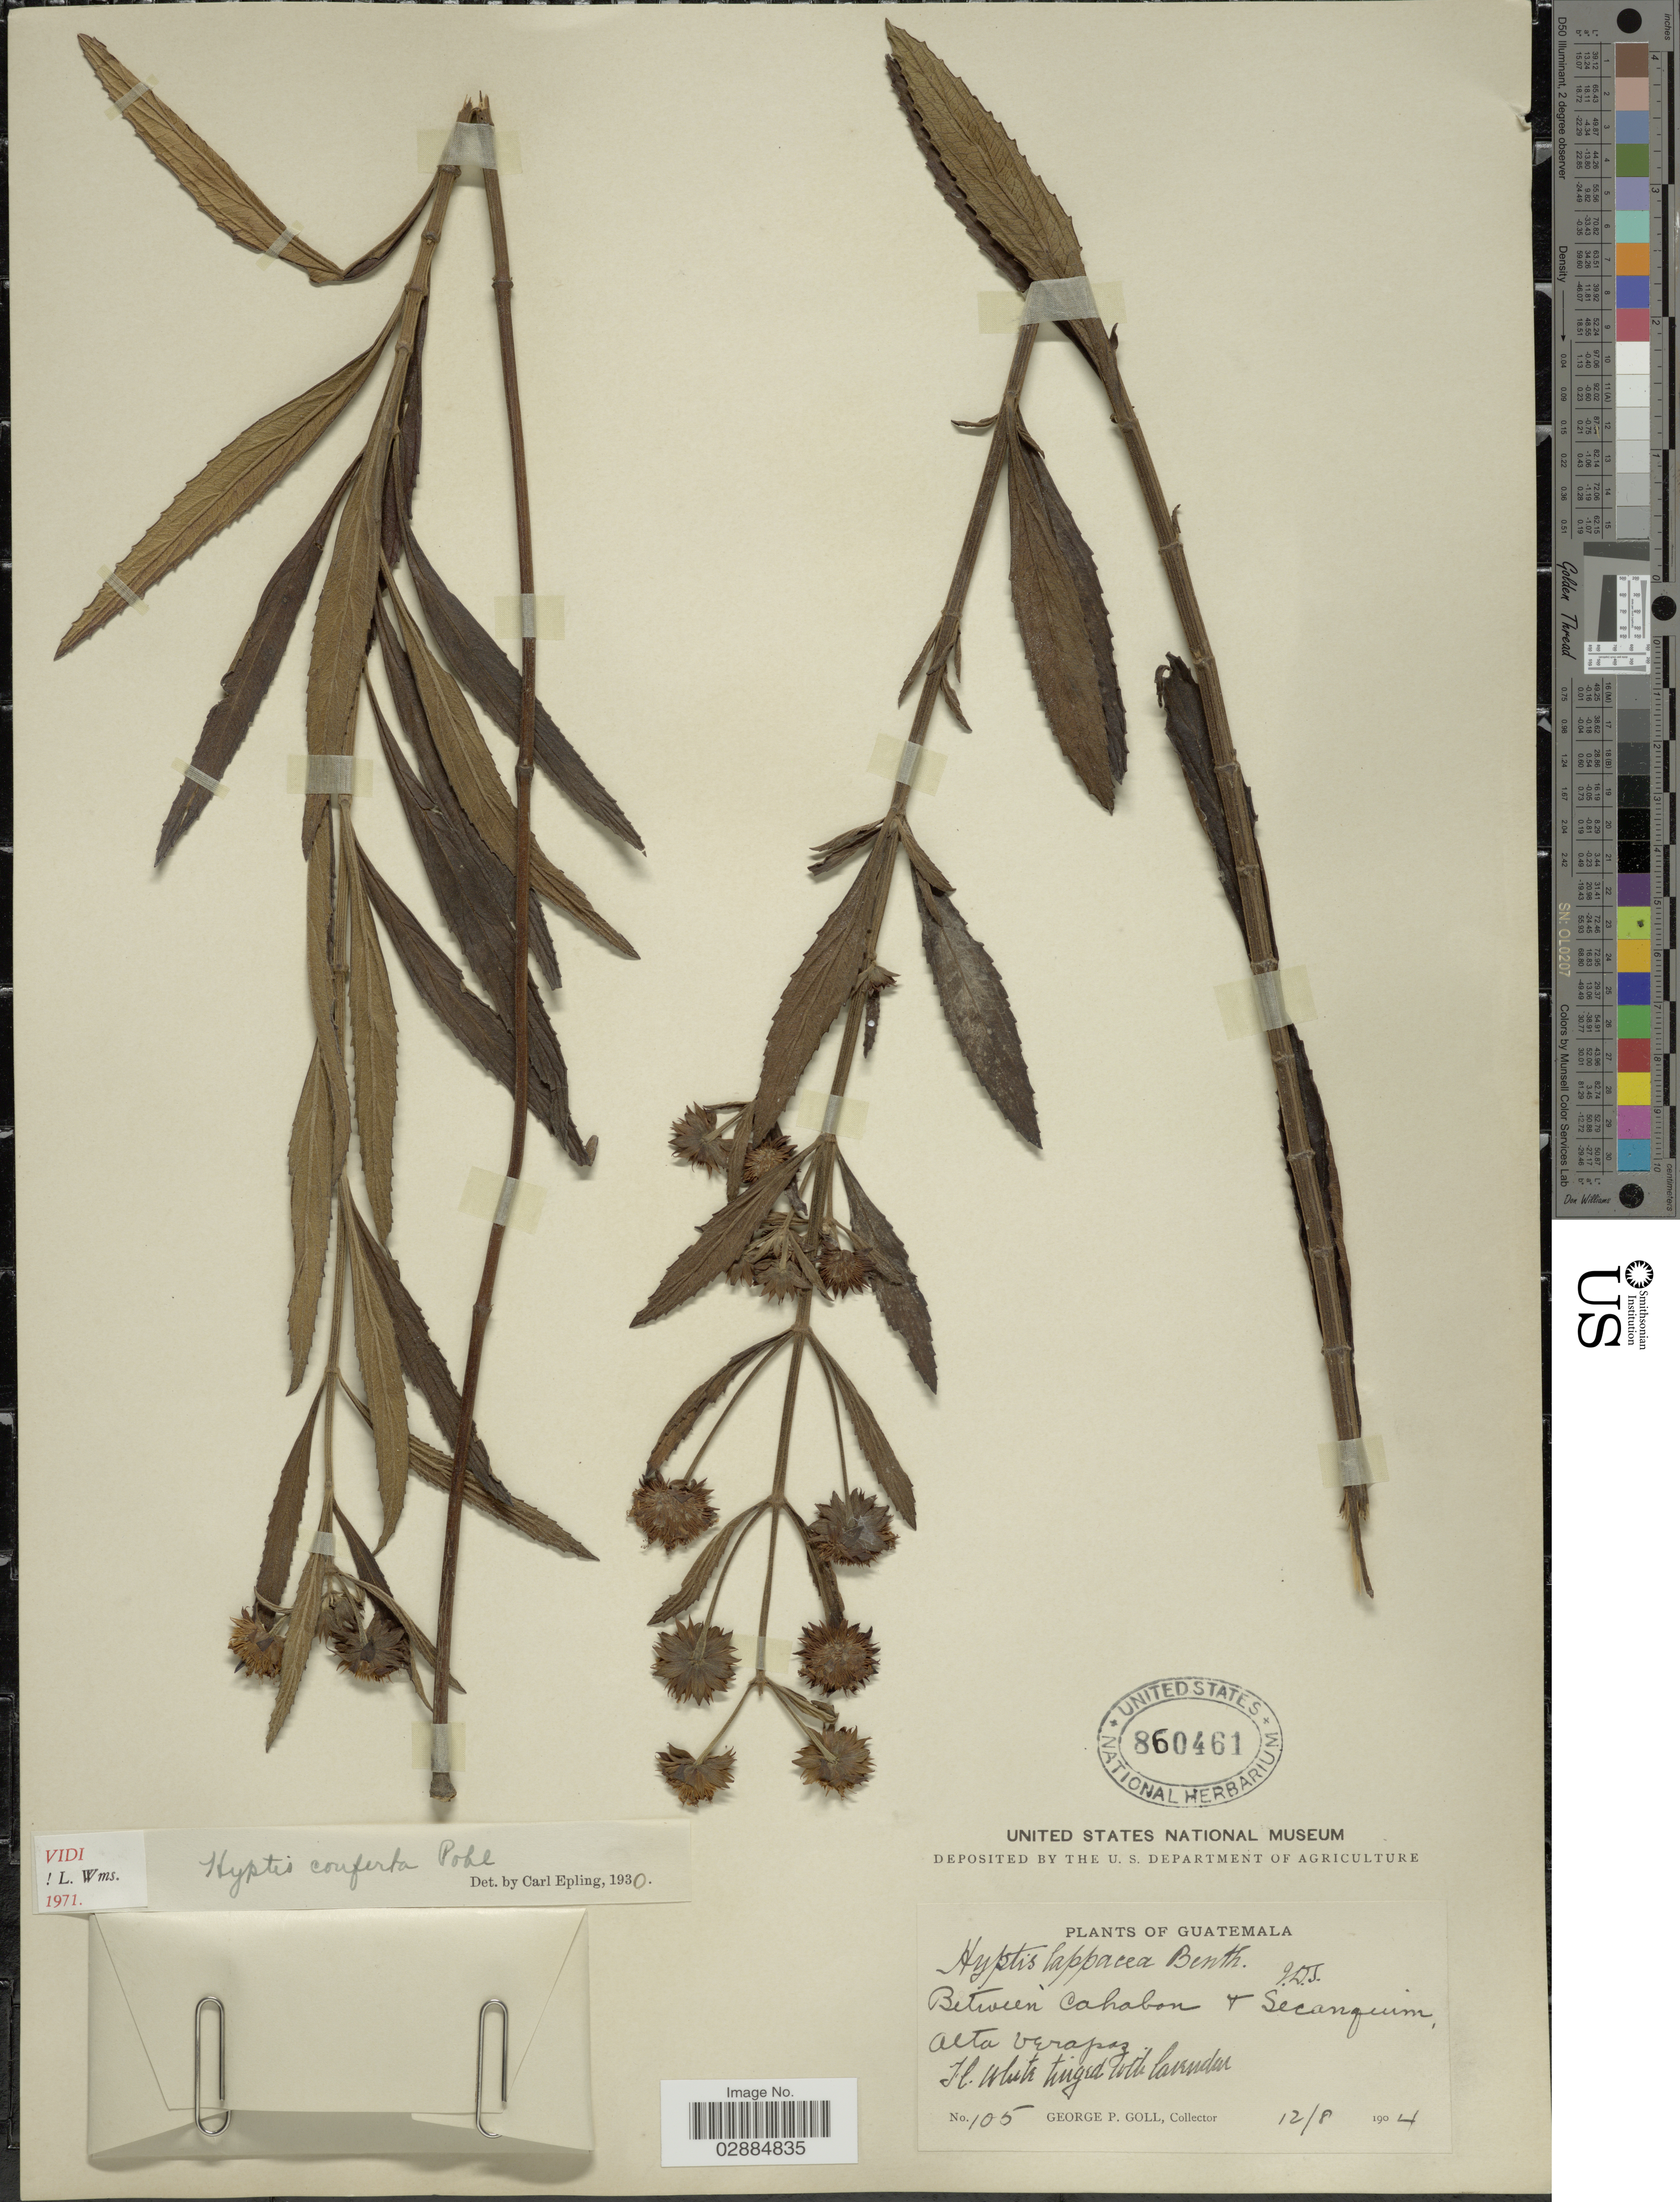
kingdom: Plantae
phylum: Tracheophyta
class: Magnoliopsida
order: Lamiales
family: Lamiaceae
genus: Hyptis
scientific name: Hyptis conferta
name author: Pohl ex Benth.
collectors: G. P. Goll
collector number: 105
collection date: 1904-08-12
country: Guatemala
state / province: Alta Verapaz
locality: Between Cahabon & Secanquim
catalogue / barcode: US 860461